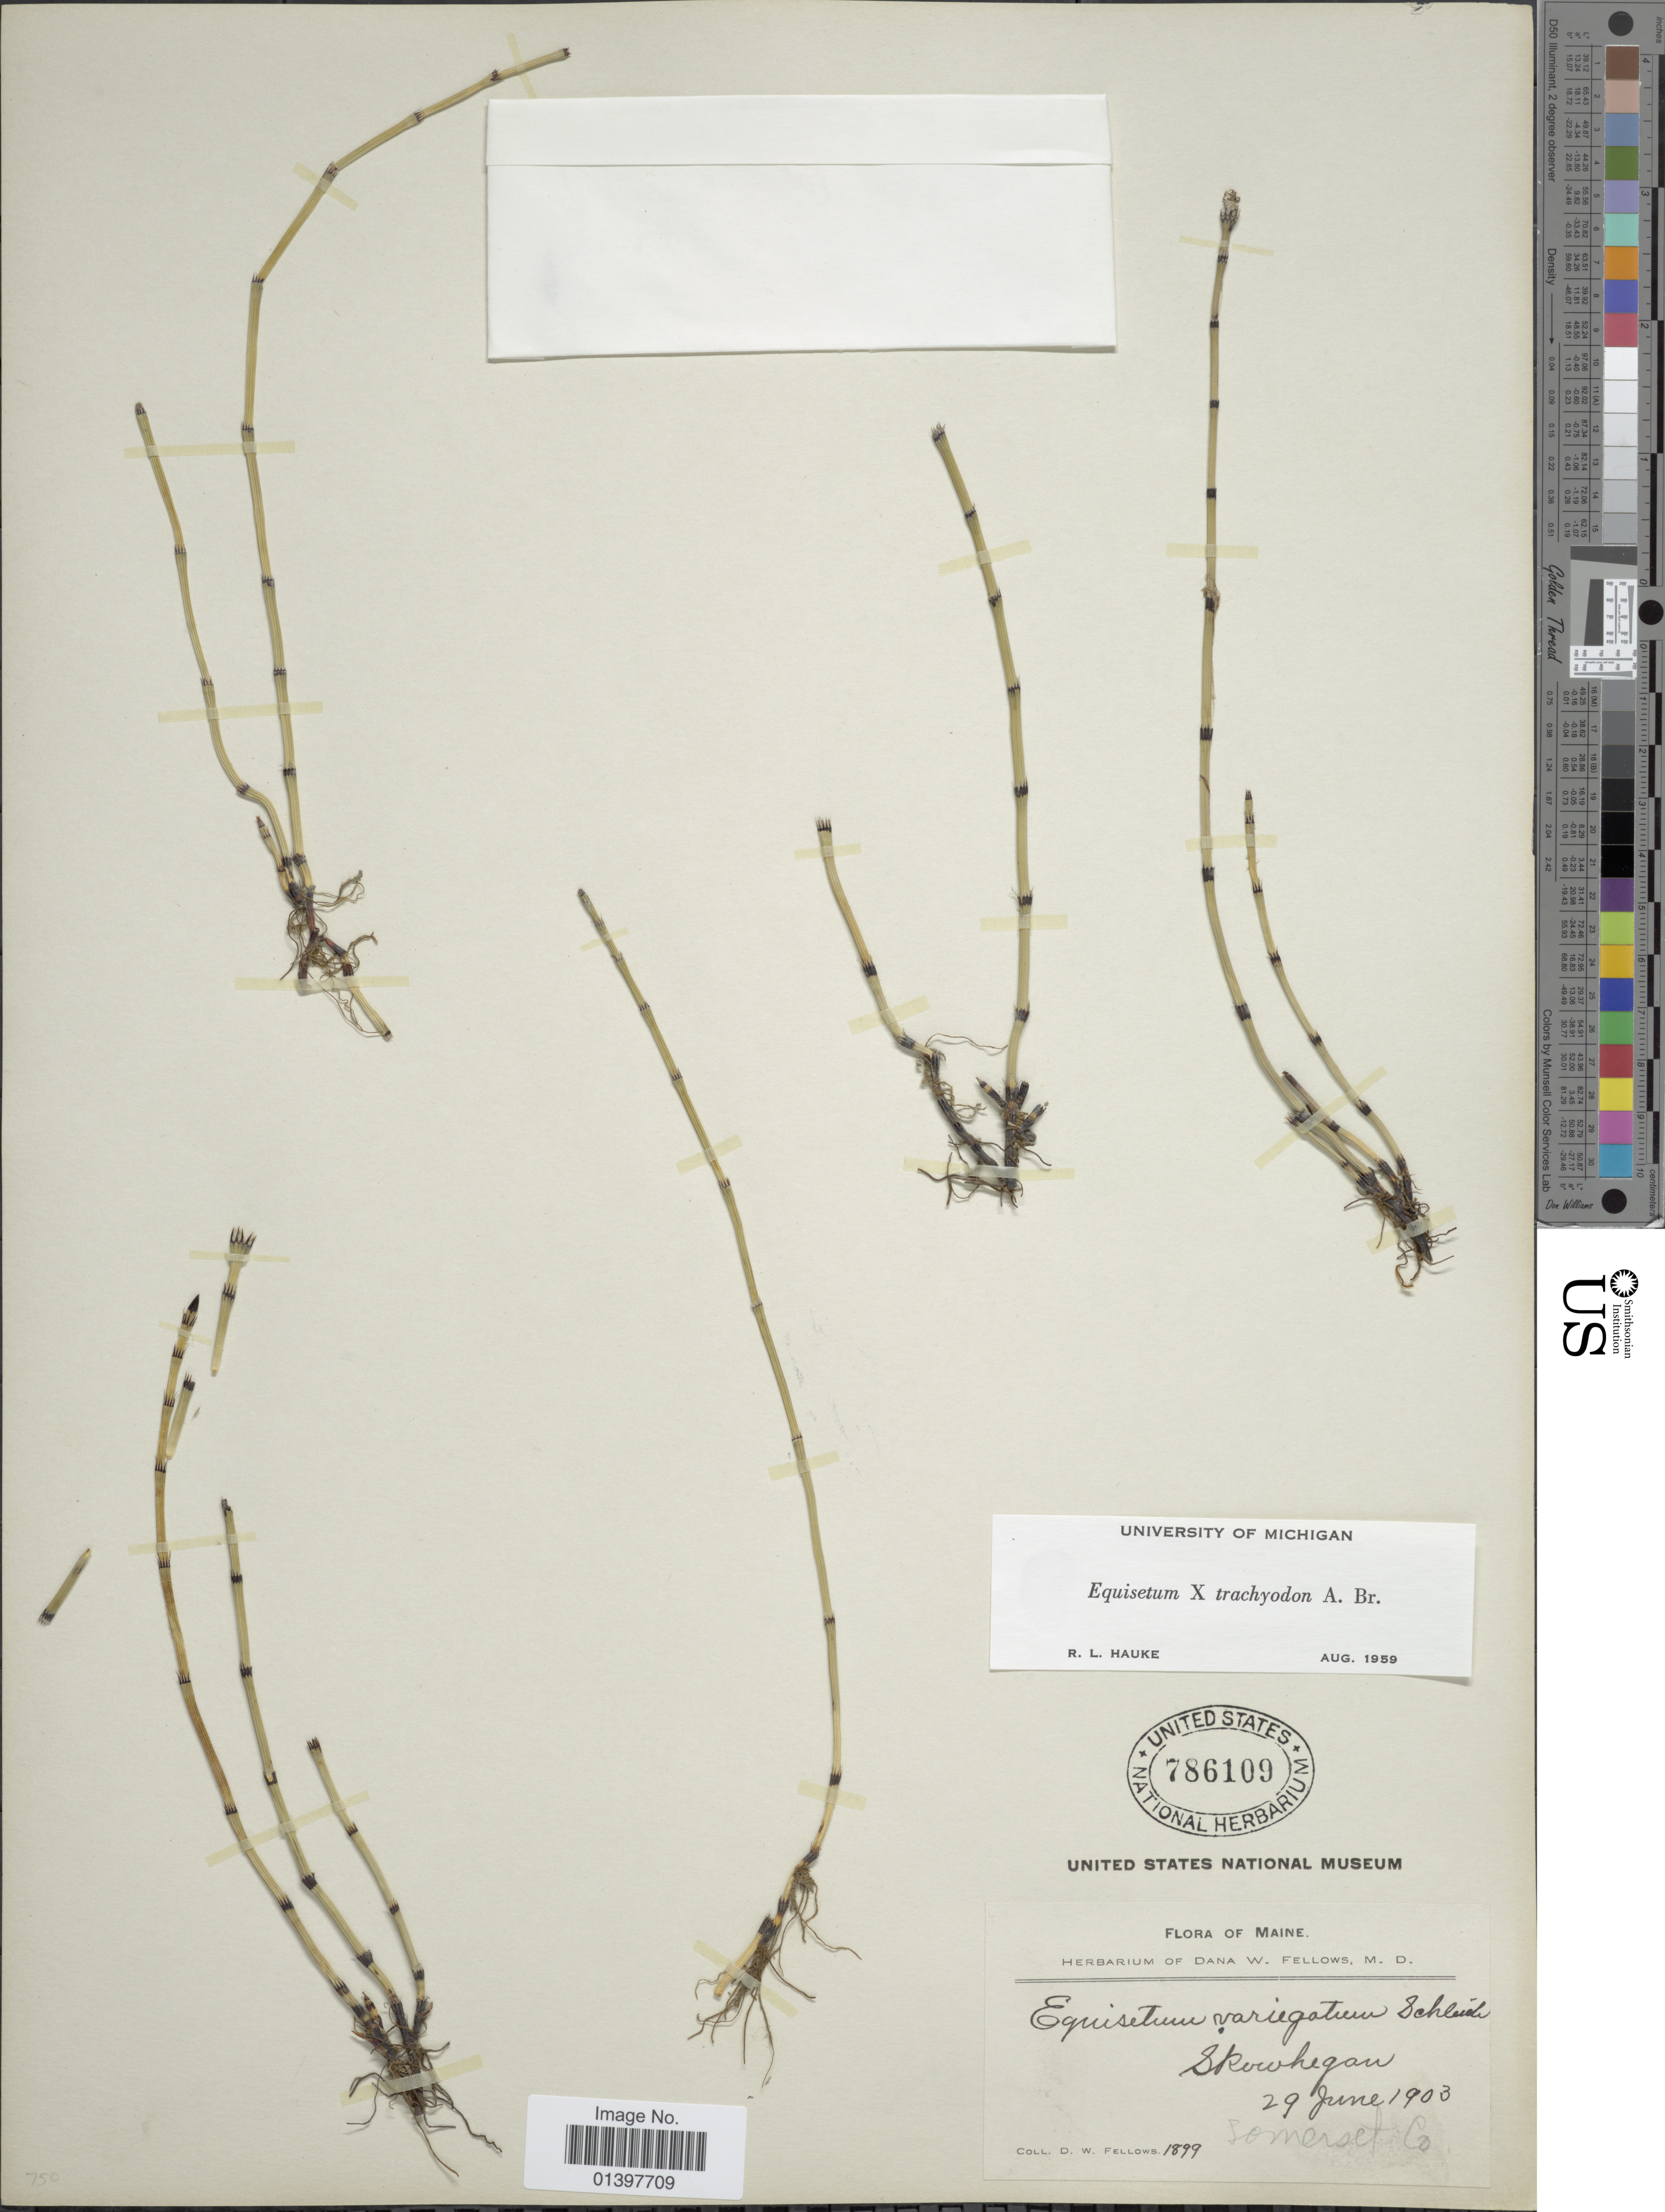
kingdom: Plantae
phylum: Tracheophyta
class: Polypodiopsida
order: Equisetales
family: Equisetaceae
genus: Equisetum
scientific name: Equisetum x trachyodon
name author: A. Braun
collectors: D. W. Fellows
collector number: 1899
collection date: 1903-06-29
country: United States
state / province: Maine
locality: Skowhegan, Somerset Co.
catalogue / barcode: US 786109